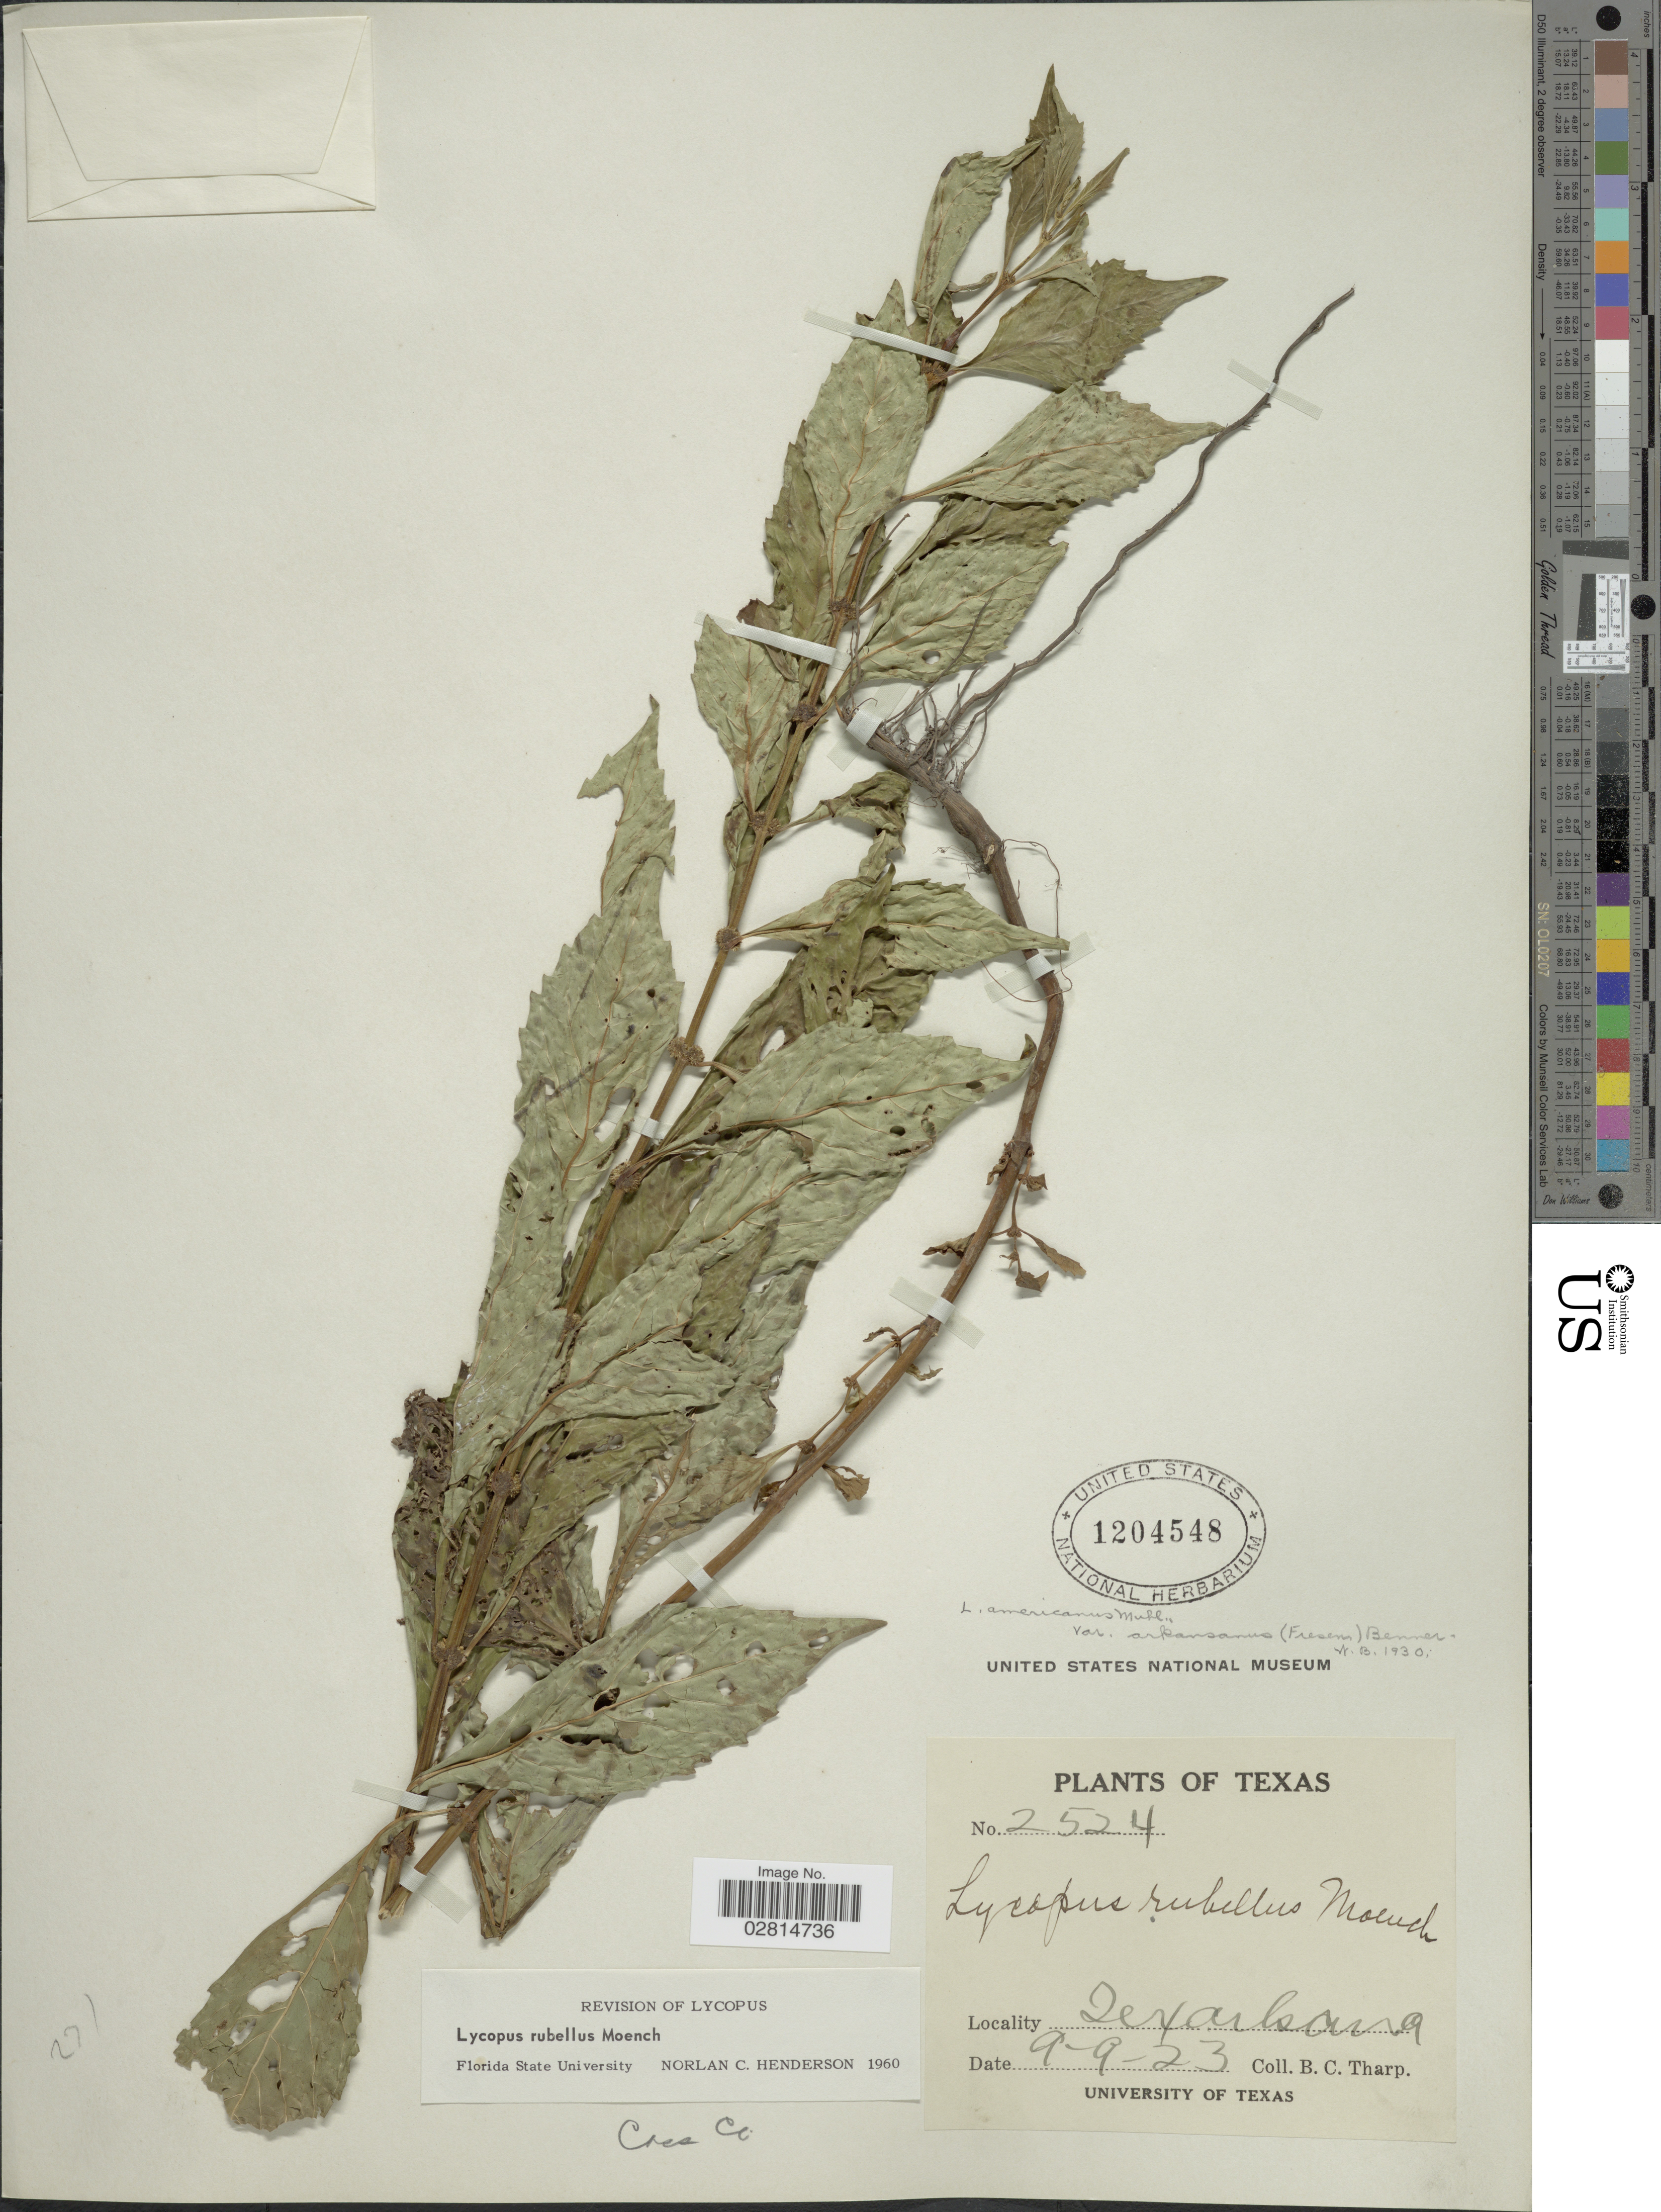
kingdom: Plantae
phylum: Tracheophyta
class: Magnoliopsida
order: Lamiales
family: Lamiaceae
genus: Lycopus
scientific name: Lycopus rubellus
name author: Moench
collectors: B. C. Tharp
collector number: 2524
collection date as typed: Transcribed d/m/y: 9/9/23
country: United States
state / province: Texas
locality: Texarkana. Cass Co.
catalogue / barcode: US 1204548